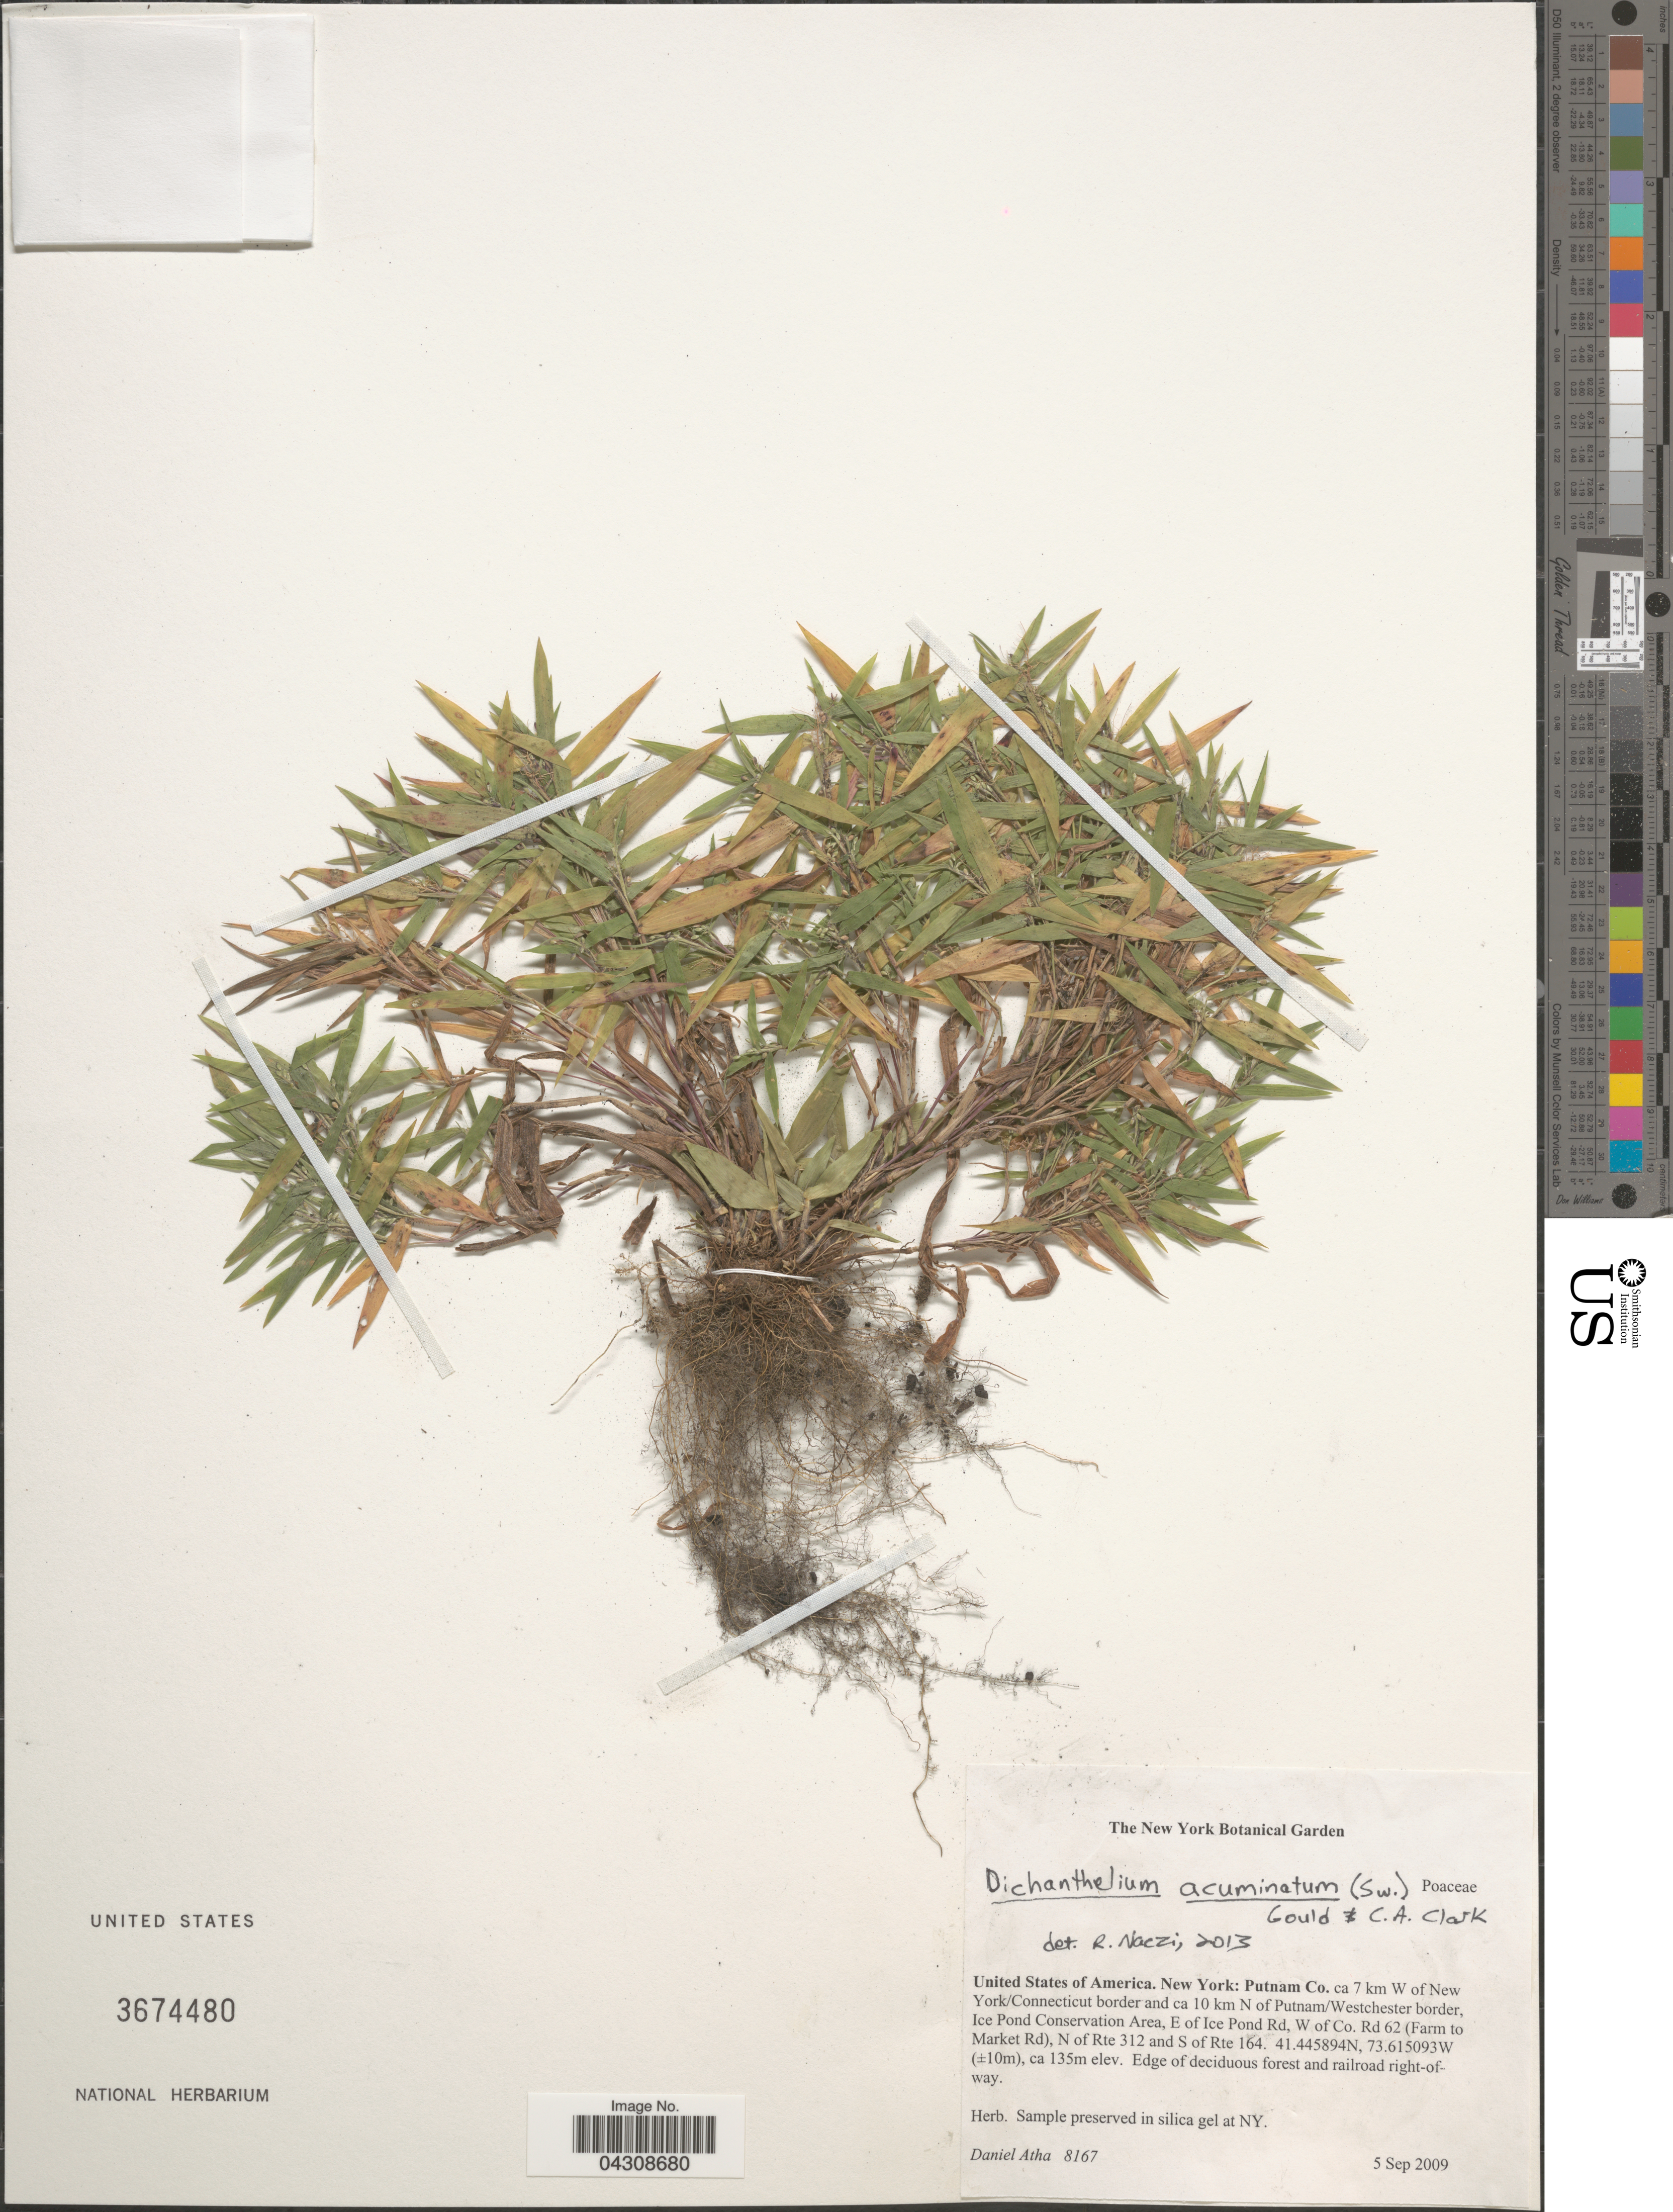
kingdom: Plantae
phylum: Tracheophyta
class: Liliopsida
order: Poales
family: Poaceae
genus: Dichanthelium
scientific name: Dichanthelium acuminatum var. acuminatum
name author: (Sw.) Gould & C.A. Clark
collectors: D. Atha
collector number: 8167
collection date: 2009-09-05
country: United States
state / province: New York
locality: Putnam Co. ca 7 km W of New York/Connecticut border and ca 10 km N of Putnam/Westchester border, Ice Pond Conservation Area, E of Ice Pond Rd, W of Co. Rd 62 (Farm to Market Rd), N of Rte 312 and S of Rte 164. Edge of deciduous forest and railroad right-of-way.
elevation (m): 135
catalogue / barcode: US 3674480